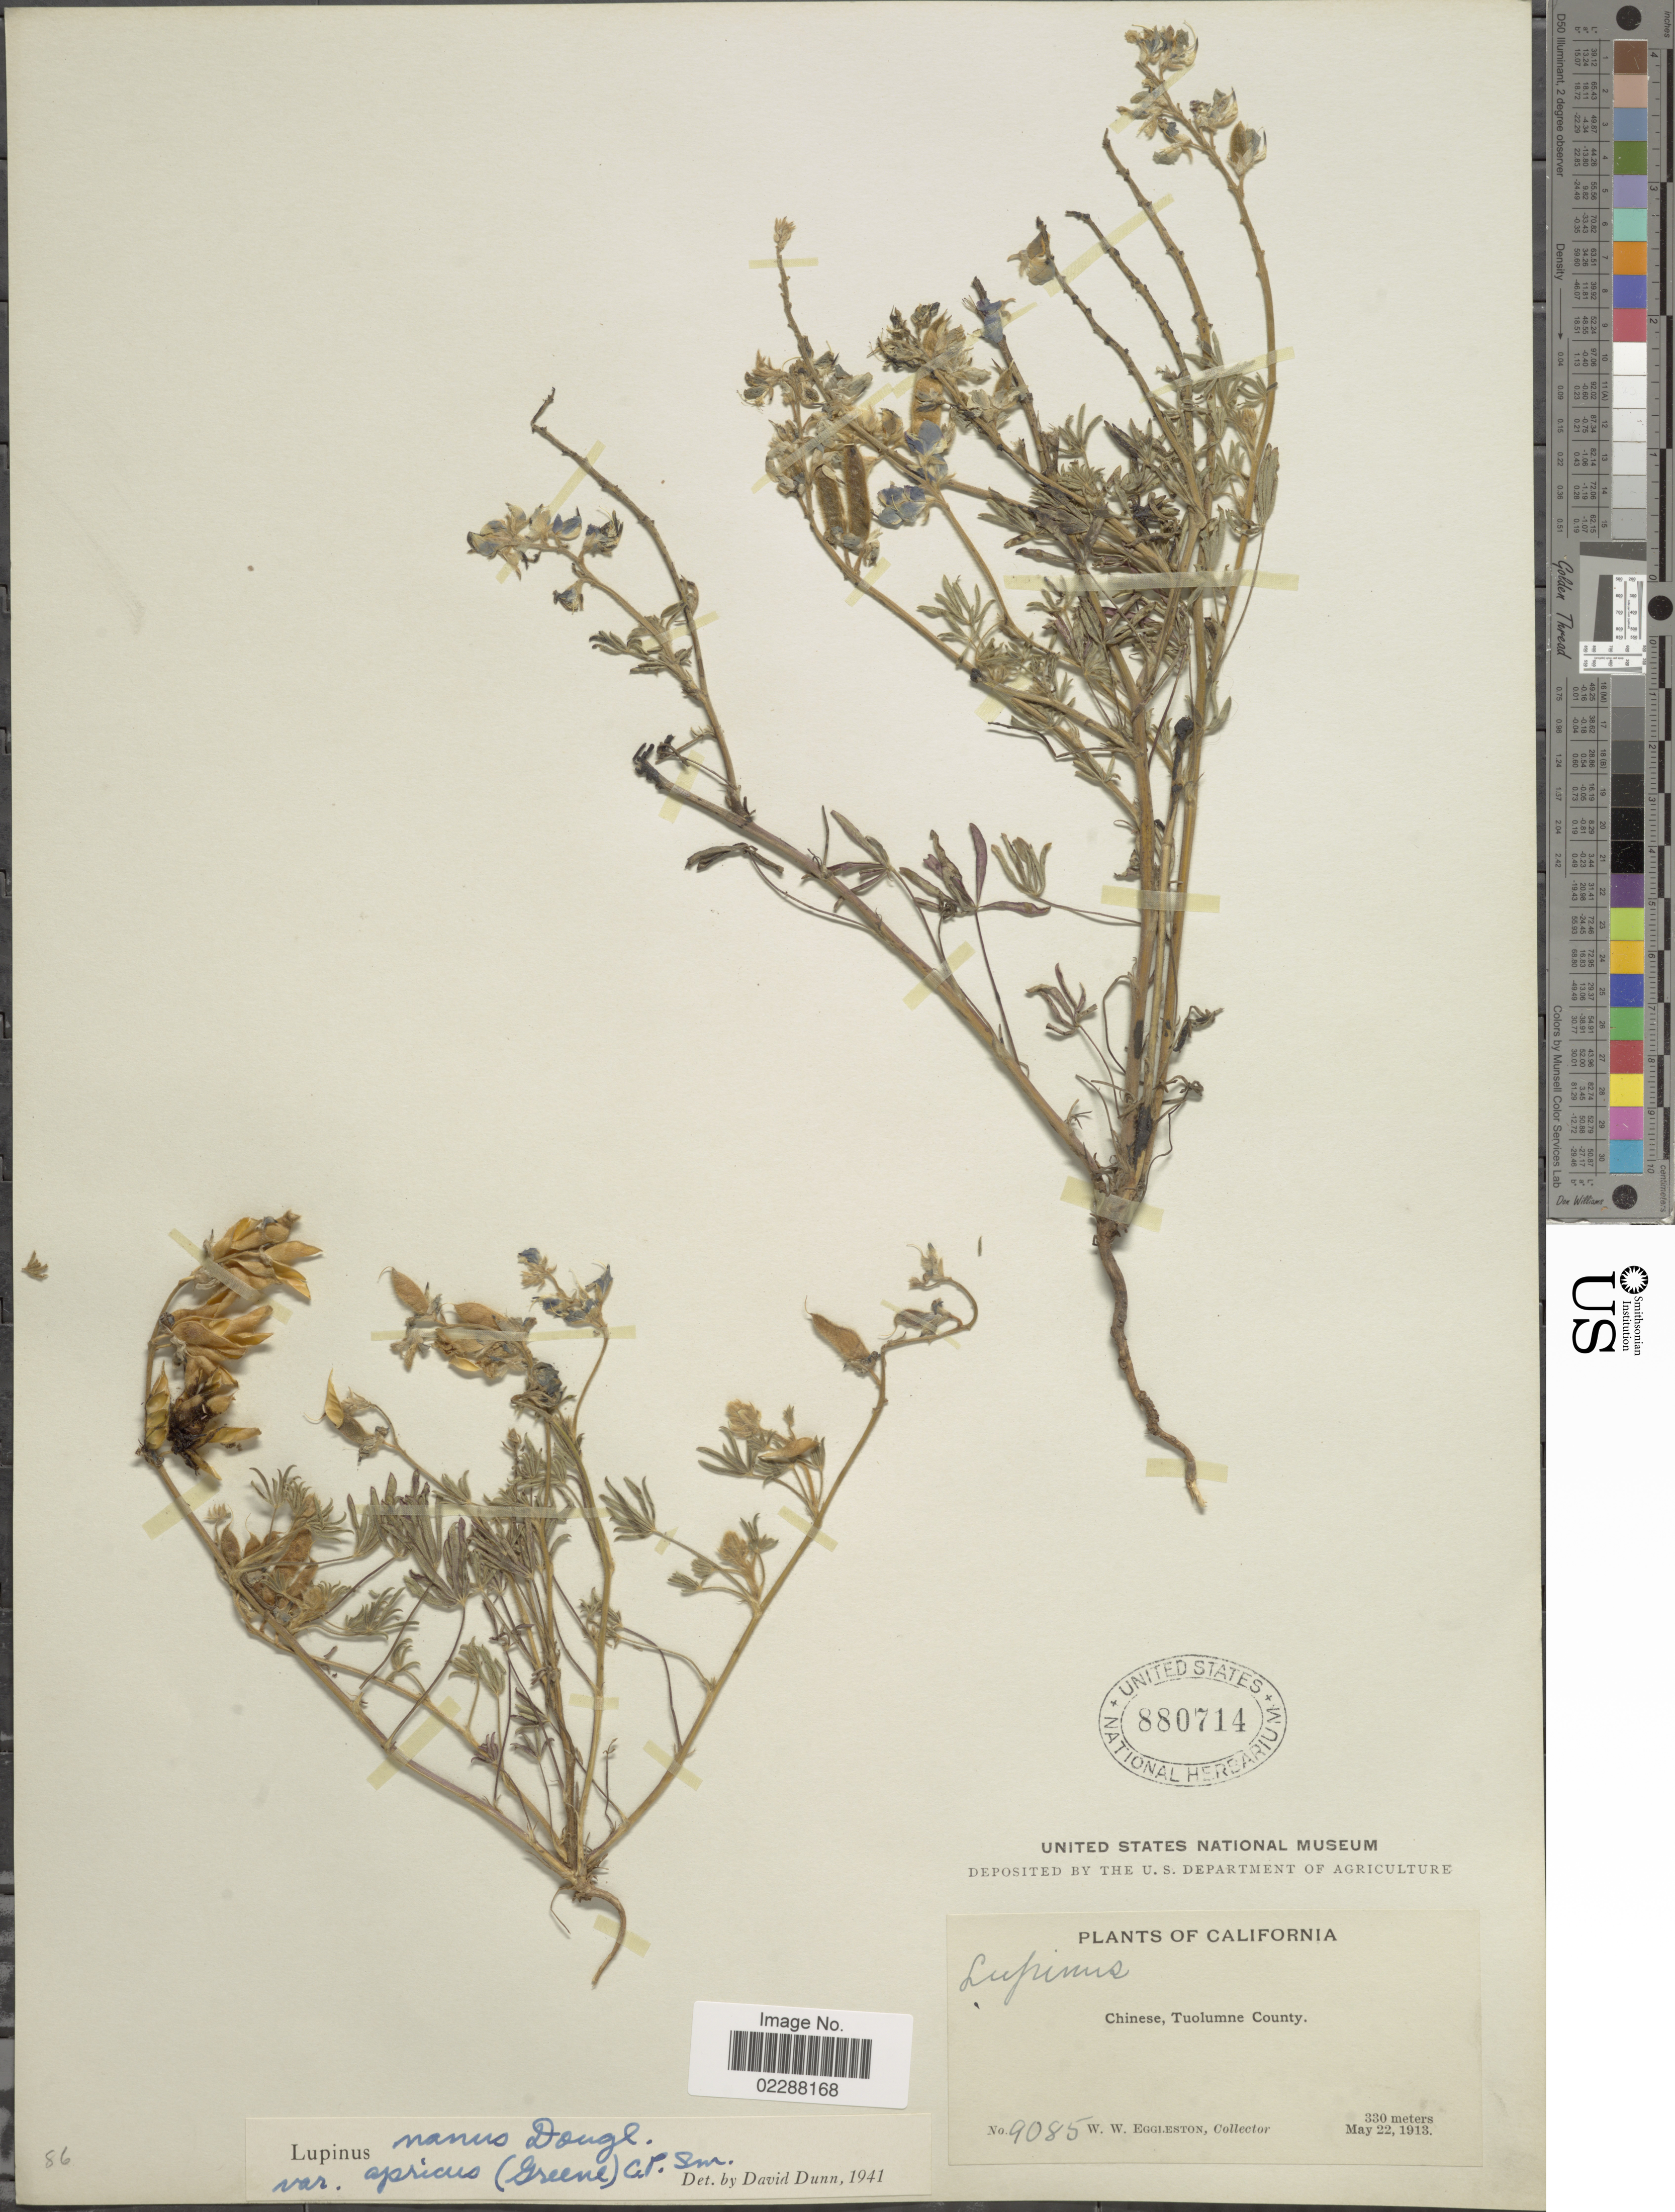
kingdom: Plantae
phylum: Tracheophyta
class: Magnoliopsida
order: Fabales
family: Fabaceae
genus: Lupinus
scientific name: Lupinus vallicola subsp. apricus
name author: (Greene) D.B. Dunn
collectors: W. W. Eggleston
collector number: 9085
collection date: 1913-05-22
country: United States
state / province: California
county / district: Tuolumne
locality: Chinese, Tuolumne County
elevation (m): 101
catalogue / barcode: US 880714